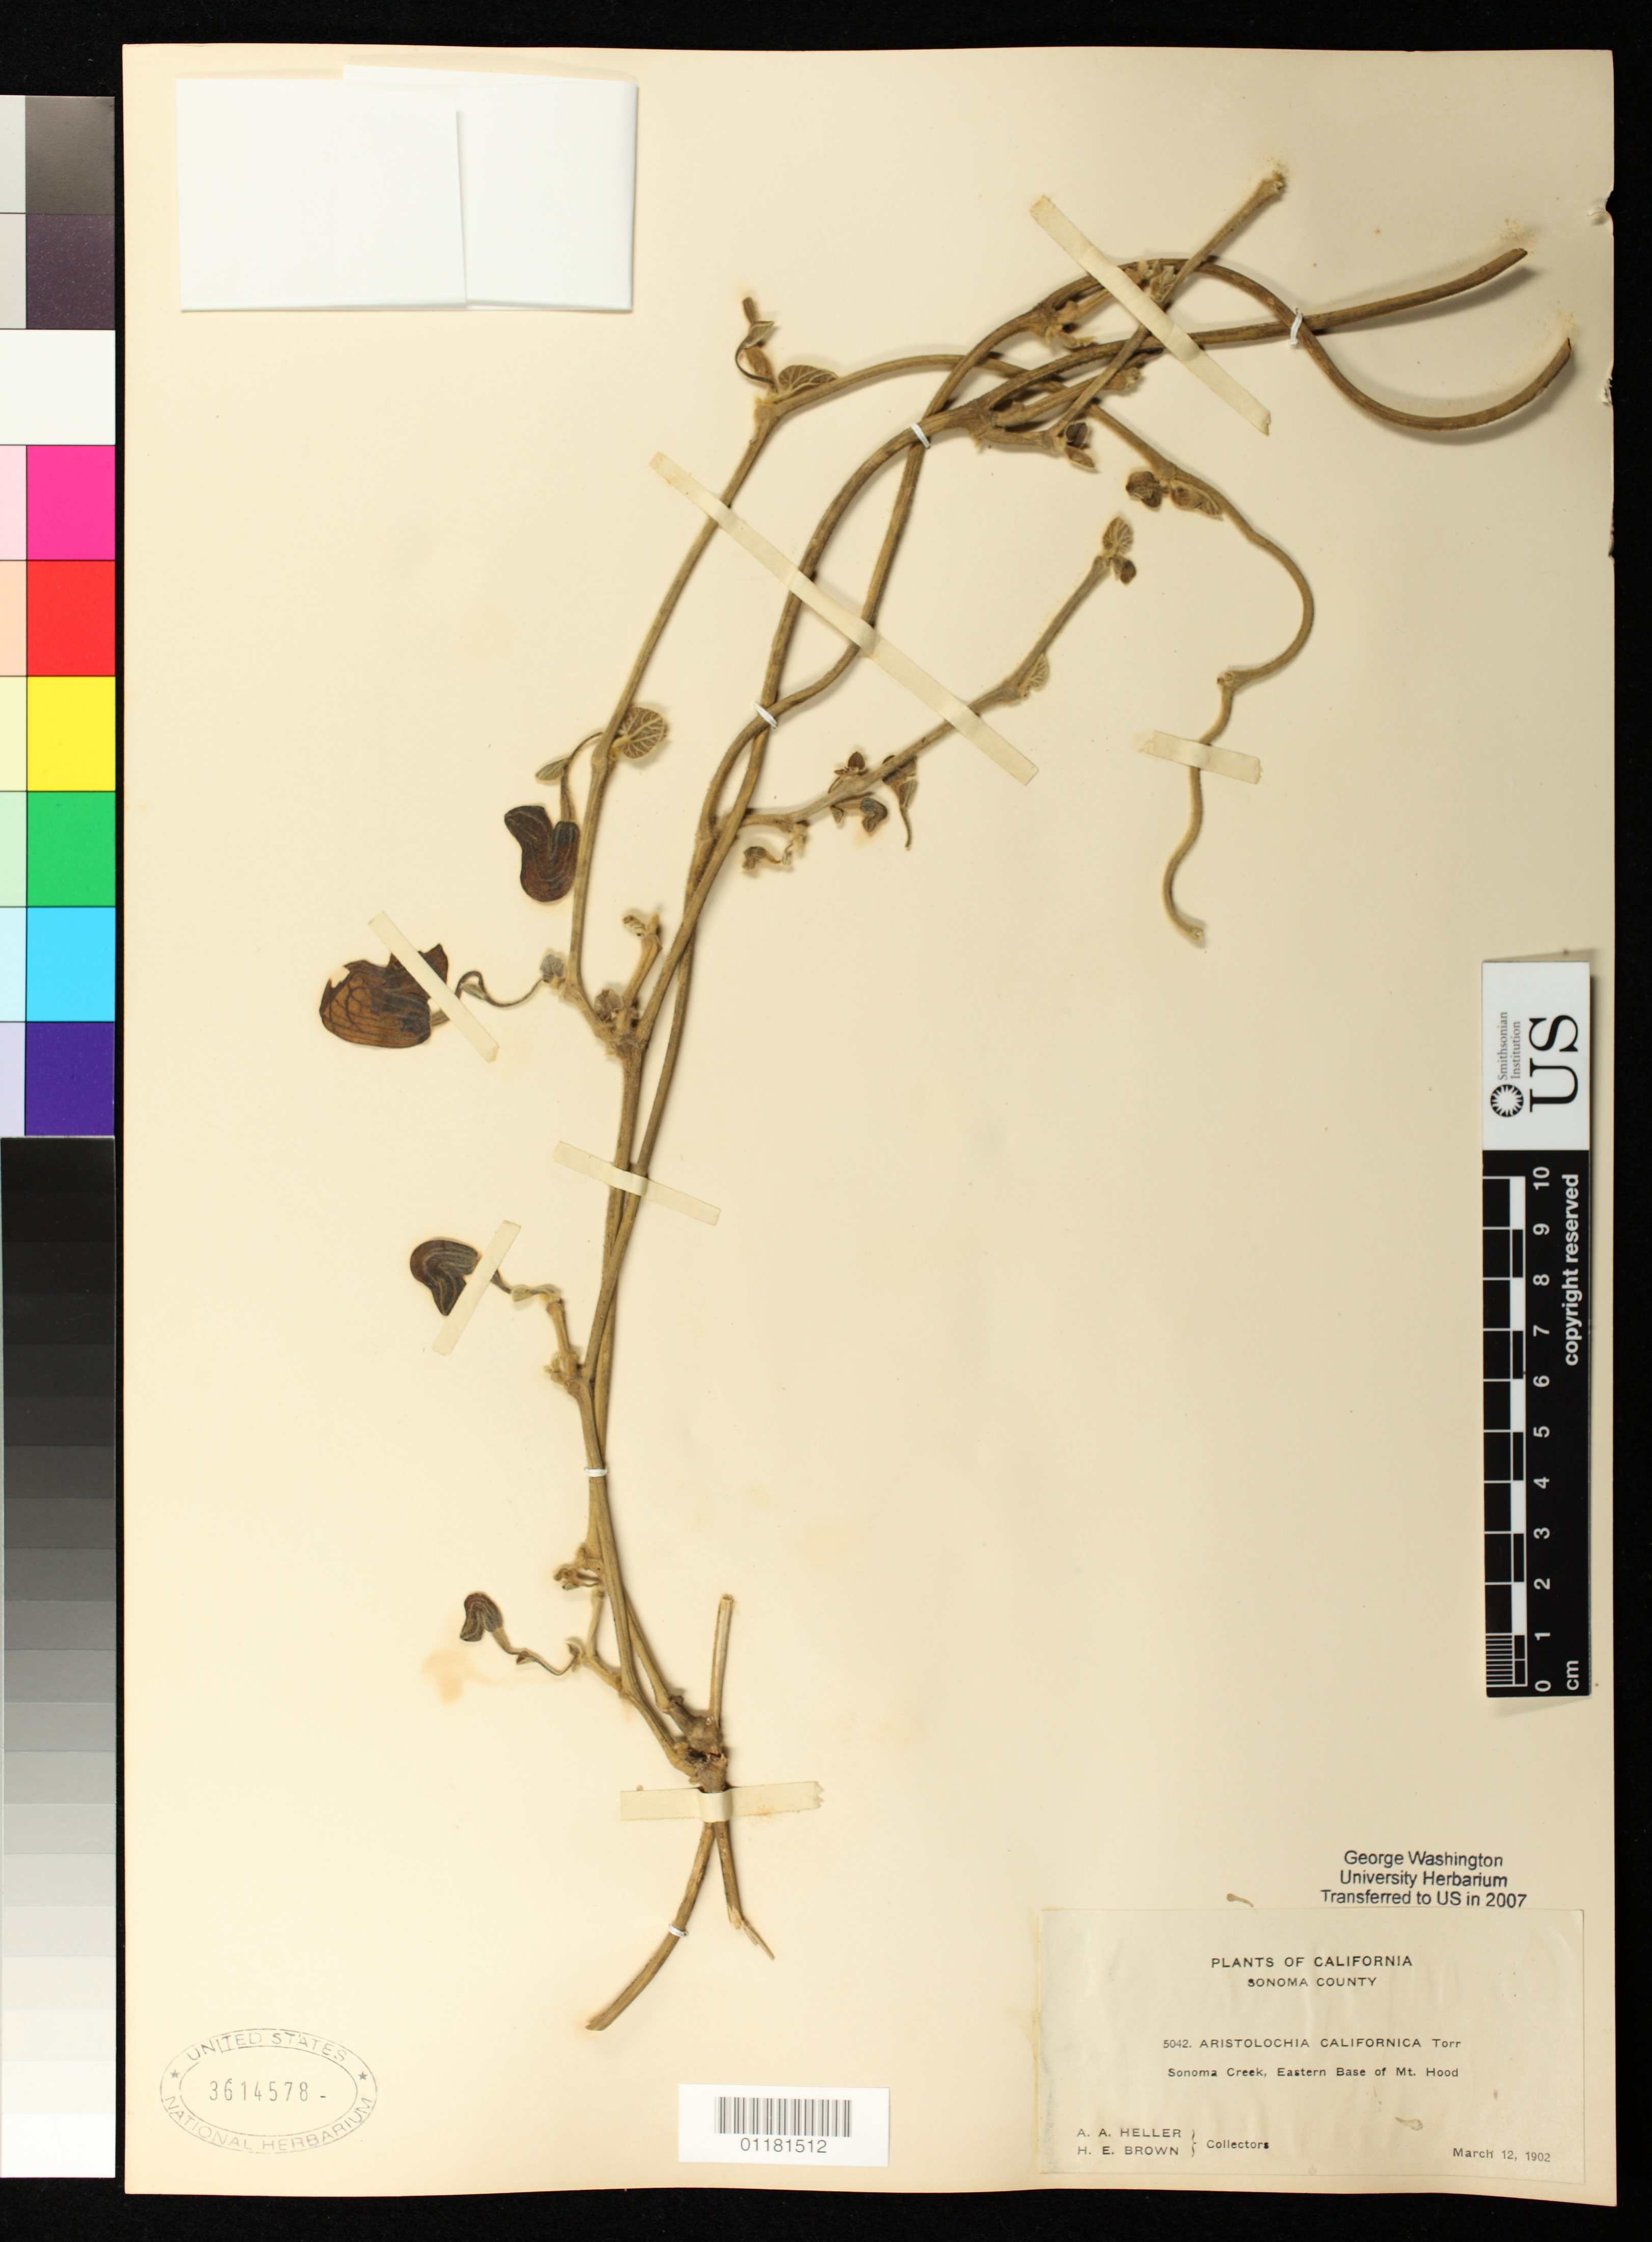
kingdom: Plantae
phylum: Tracheophyta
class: Magnoliopsida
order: Piperales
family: Aristolochiaceae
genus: Aristolochia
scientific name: Aristolochia californica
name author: Torr.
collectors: A. A. Heller & H. E. Brown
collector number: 5042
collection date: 1902-03-12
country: United States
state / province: California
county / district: Sonoma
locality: Sonoma Creek, eastern base of Mt. Hood, Sonoma County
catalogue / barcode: US 3614578